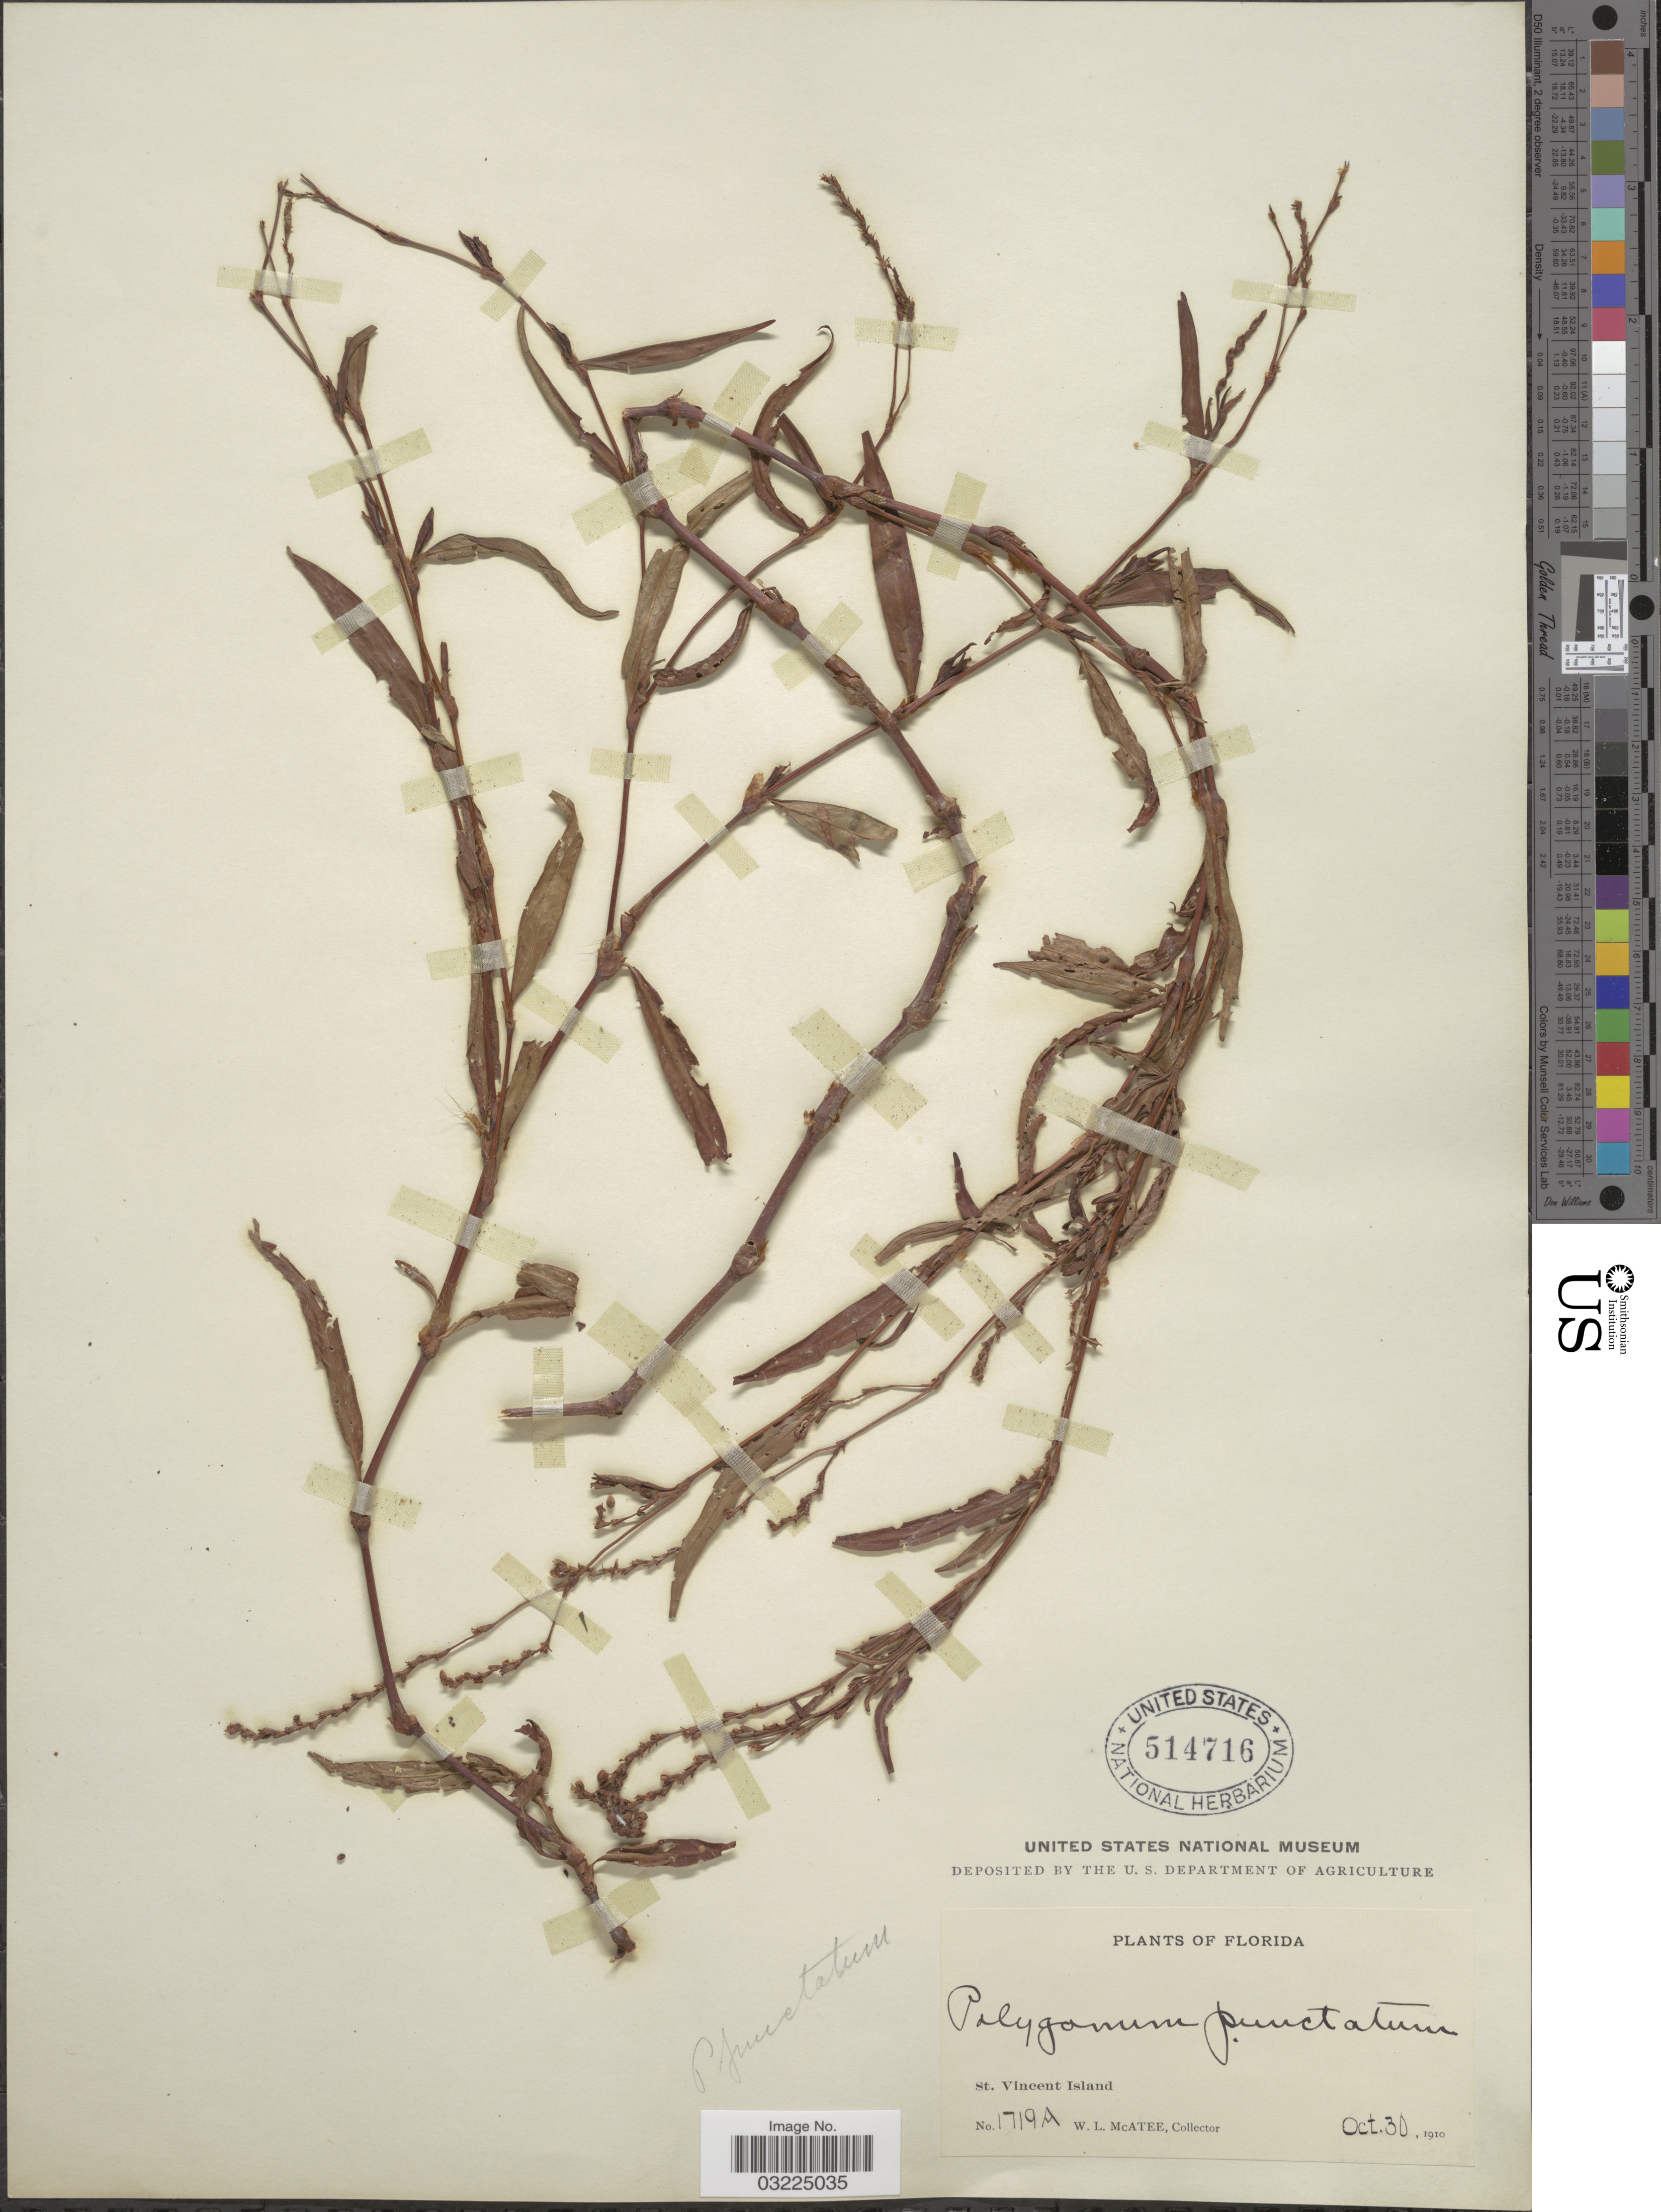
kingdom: Plantae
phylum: Tracheophyta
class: Magnoliopsida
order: Caryophyllales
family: Polygonaceae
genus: Persicaria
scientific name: Persicaria punctata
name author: (Elliott) Small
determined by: Atha, D. E.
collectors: W. McAtee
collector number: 1719A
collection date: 1910-10-30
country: United States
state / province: Florida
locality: St. Vincent Island.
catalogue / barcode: US 514716